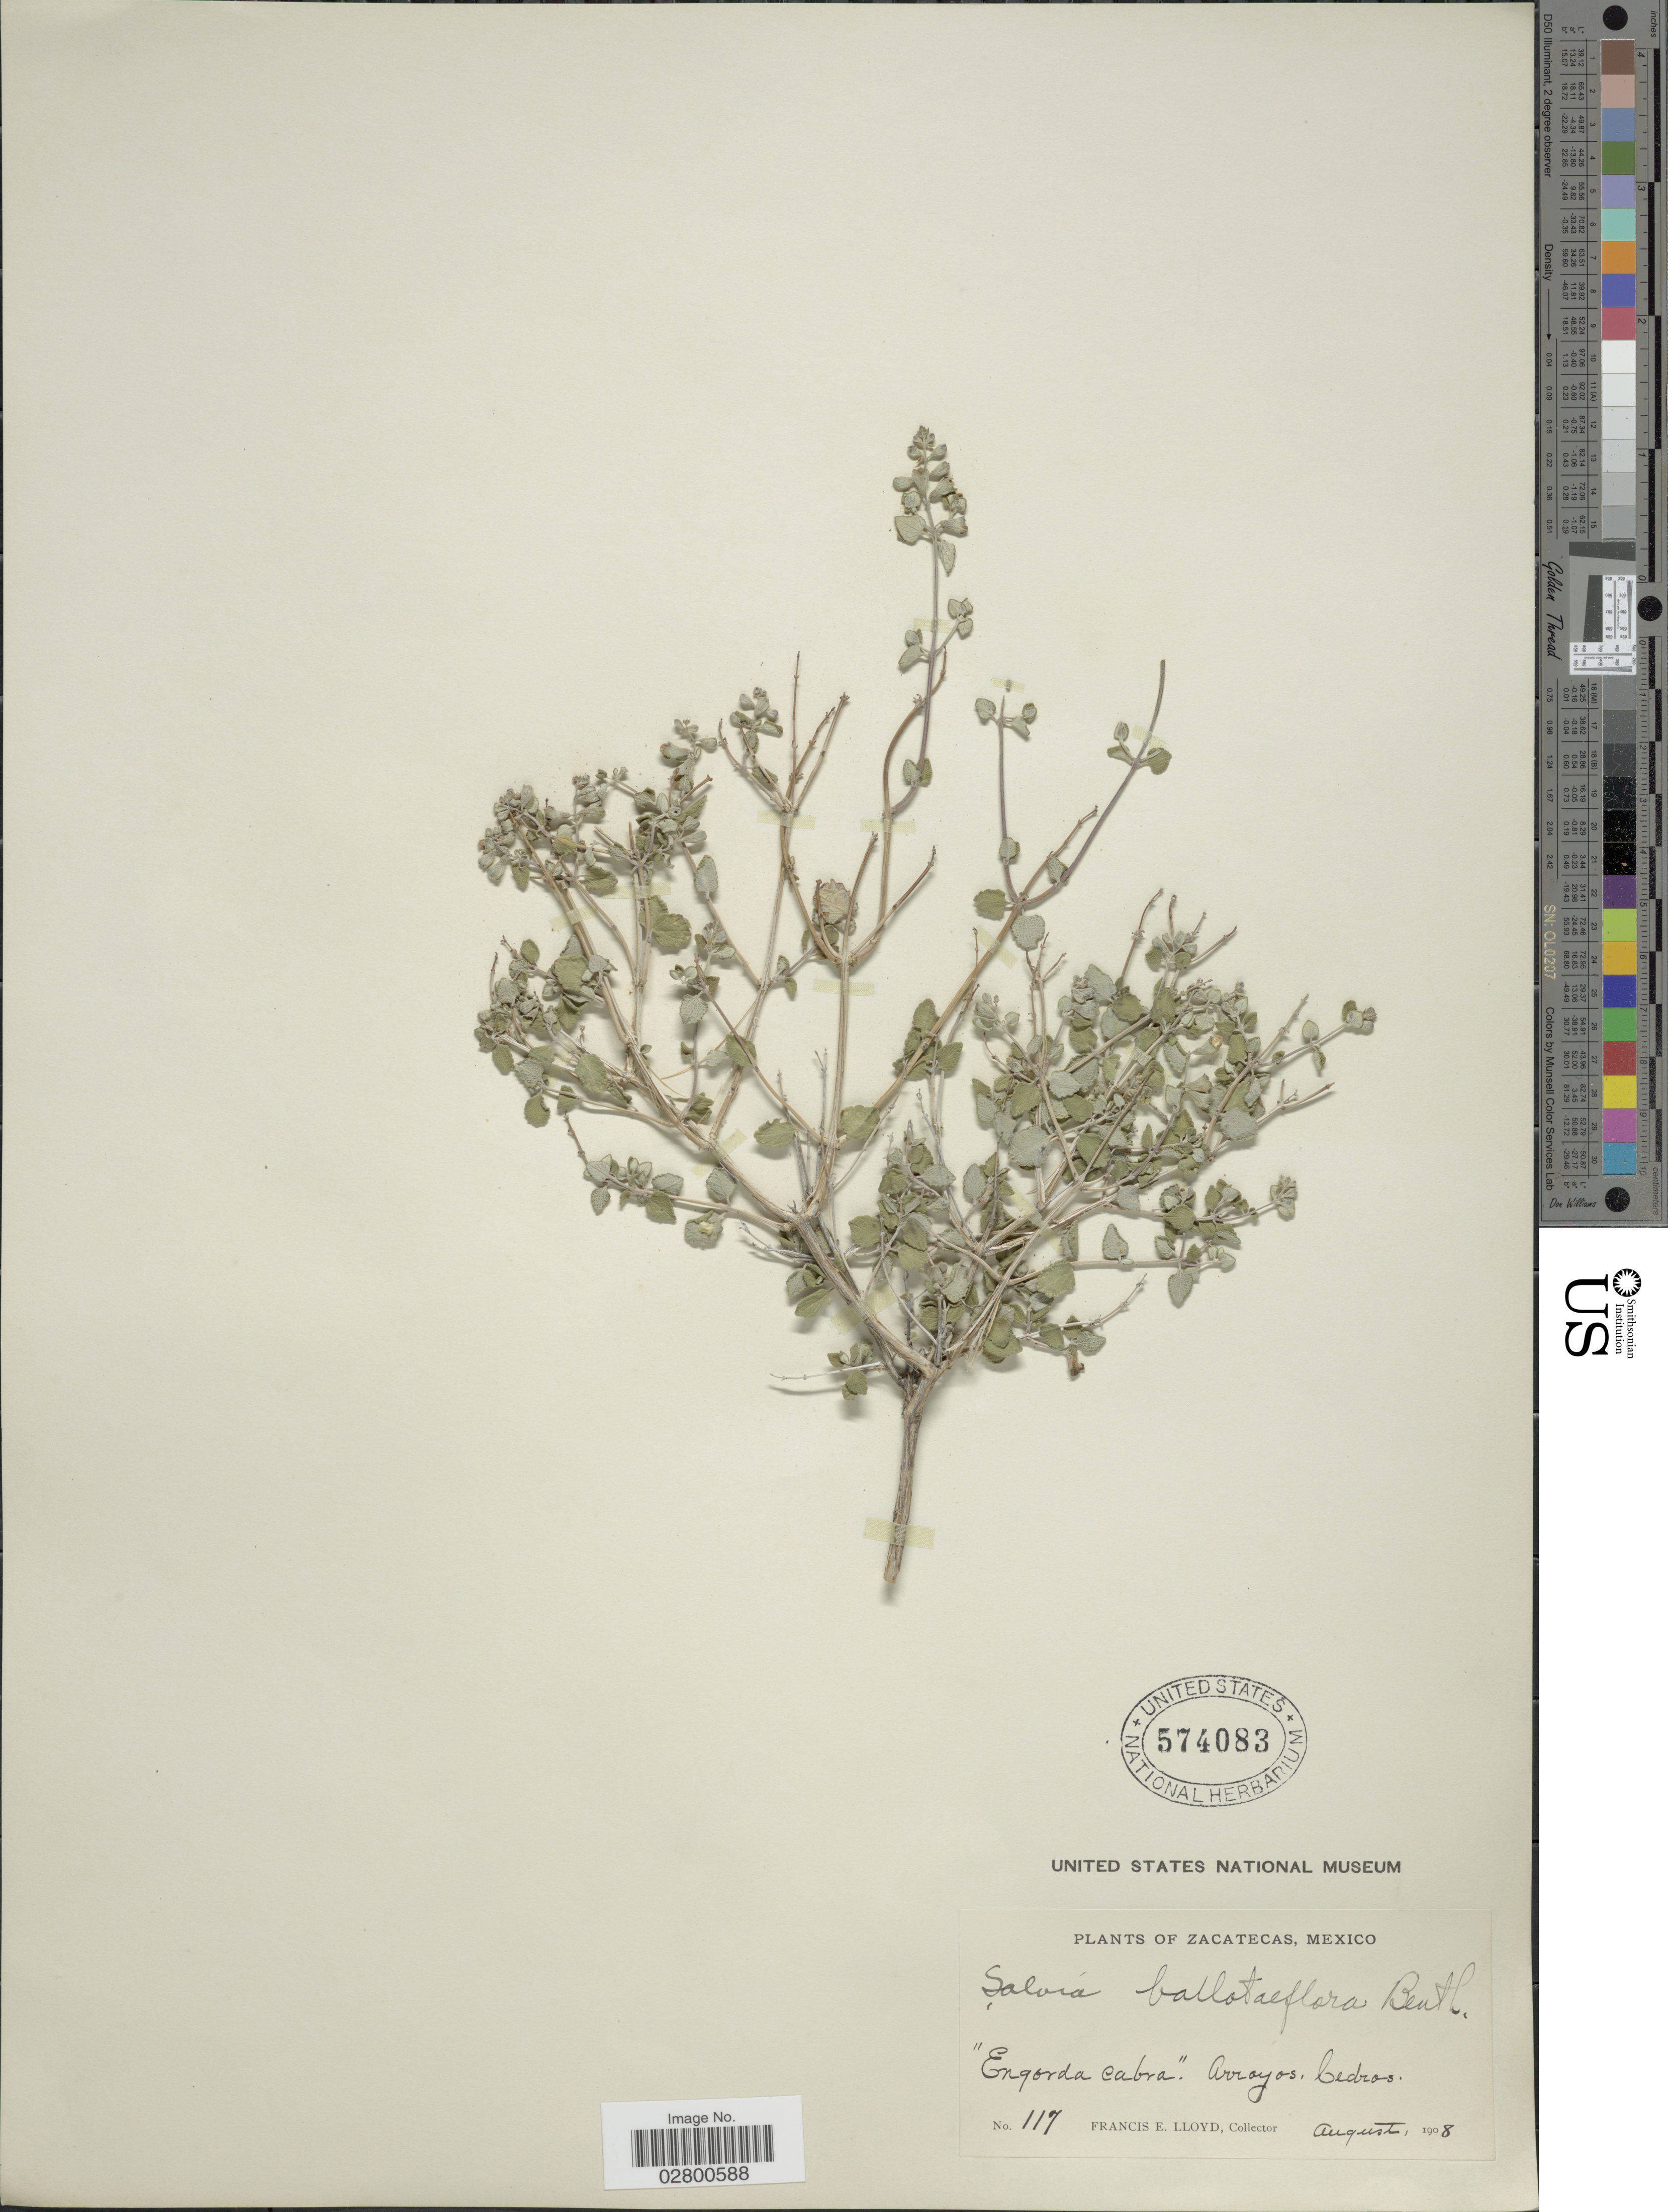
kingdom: Plantae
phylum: Tracheophyta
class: Magnoliopsida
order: Lamiales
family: Lamiaceae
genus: Salvia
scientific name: Salvia ballotiflora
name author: Benth.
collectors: Lloyd, C. E.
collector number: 117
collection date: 1908-08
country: Mexico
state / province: Zacatecas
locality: Engorda cabra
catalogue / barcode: US 574083